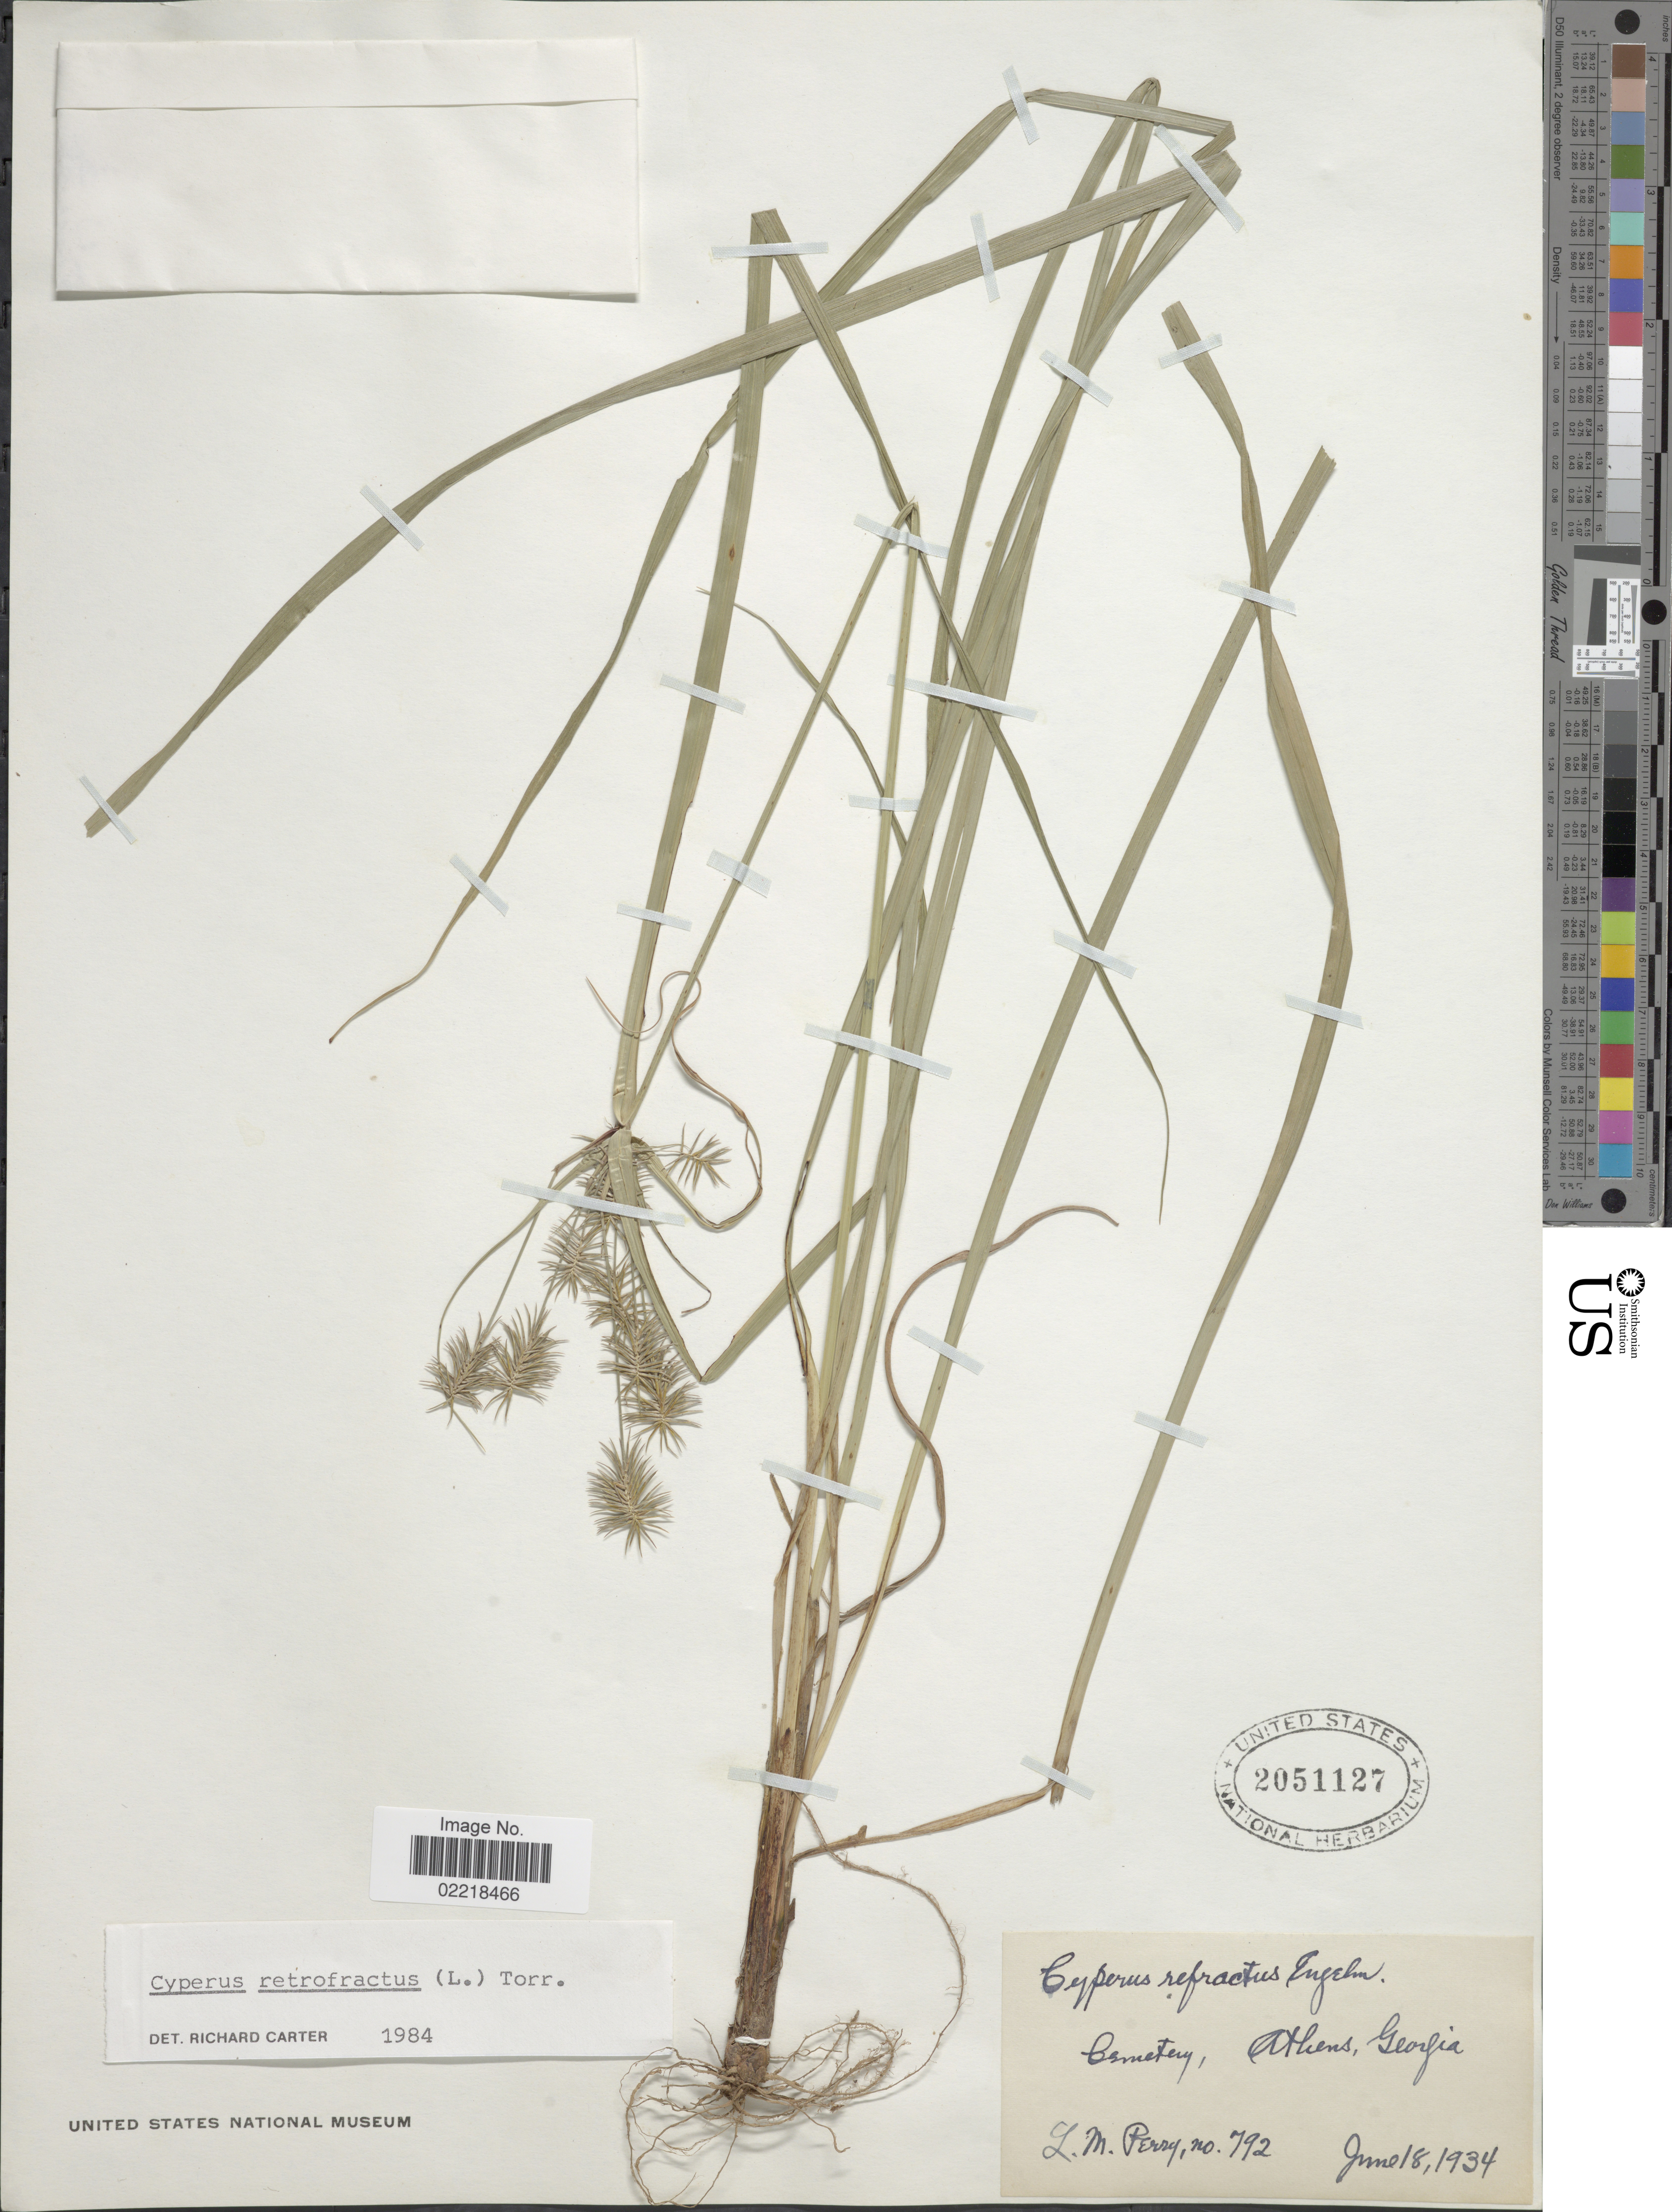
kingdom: Plantae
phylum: Tracheophyta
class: Liliopsida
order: Poales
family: Cyperaceae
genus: Cyperus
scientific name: Cyperus retrofractus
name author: (L.) Torr.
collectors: L. M. Perry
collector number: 792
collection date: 1934-06-18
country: United States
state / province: Georgia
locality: Cemetery, Athens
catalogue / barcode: US 2051127